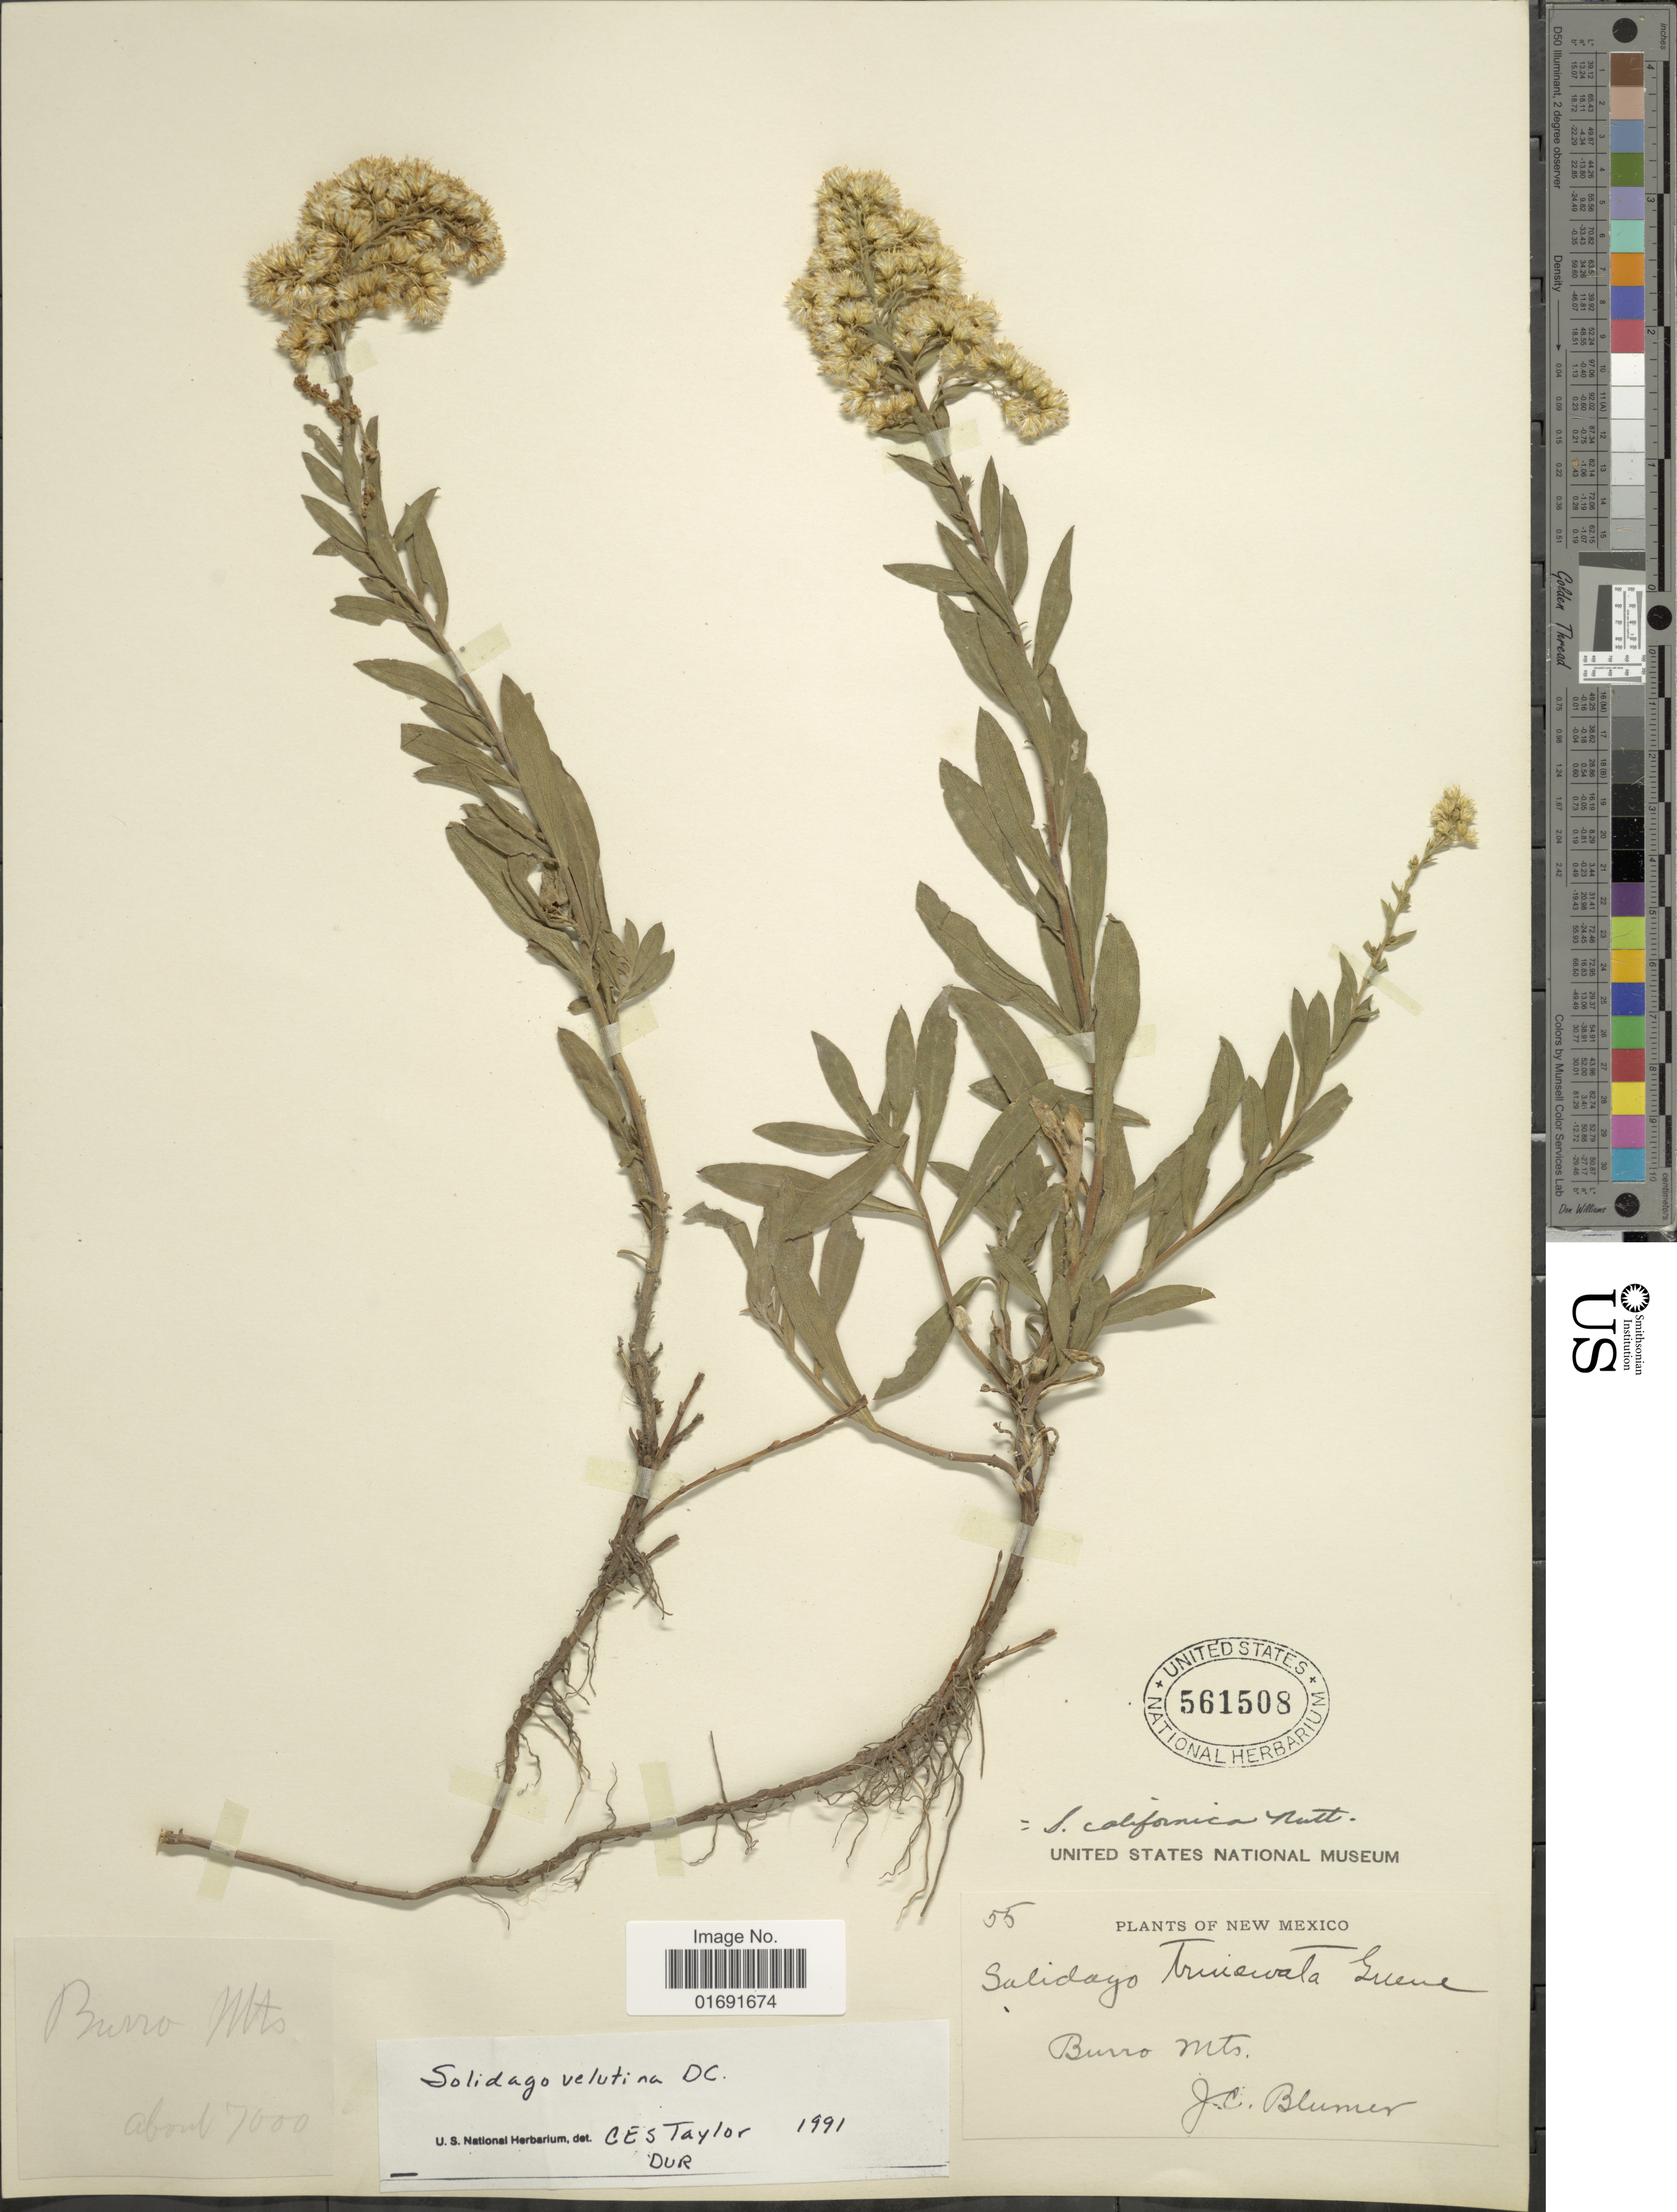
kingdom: Plantae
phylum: Tracheophyta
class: Magnoliopsida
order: Asterales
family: Asteraceae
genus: Solidago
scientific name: Solidago velutina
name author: DC.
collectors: J. C. Blumer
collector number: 55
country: United States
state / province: New Mexico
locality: Burro Mts.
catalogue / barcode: US 561508